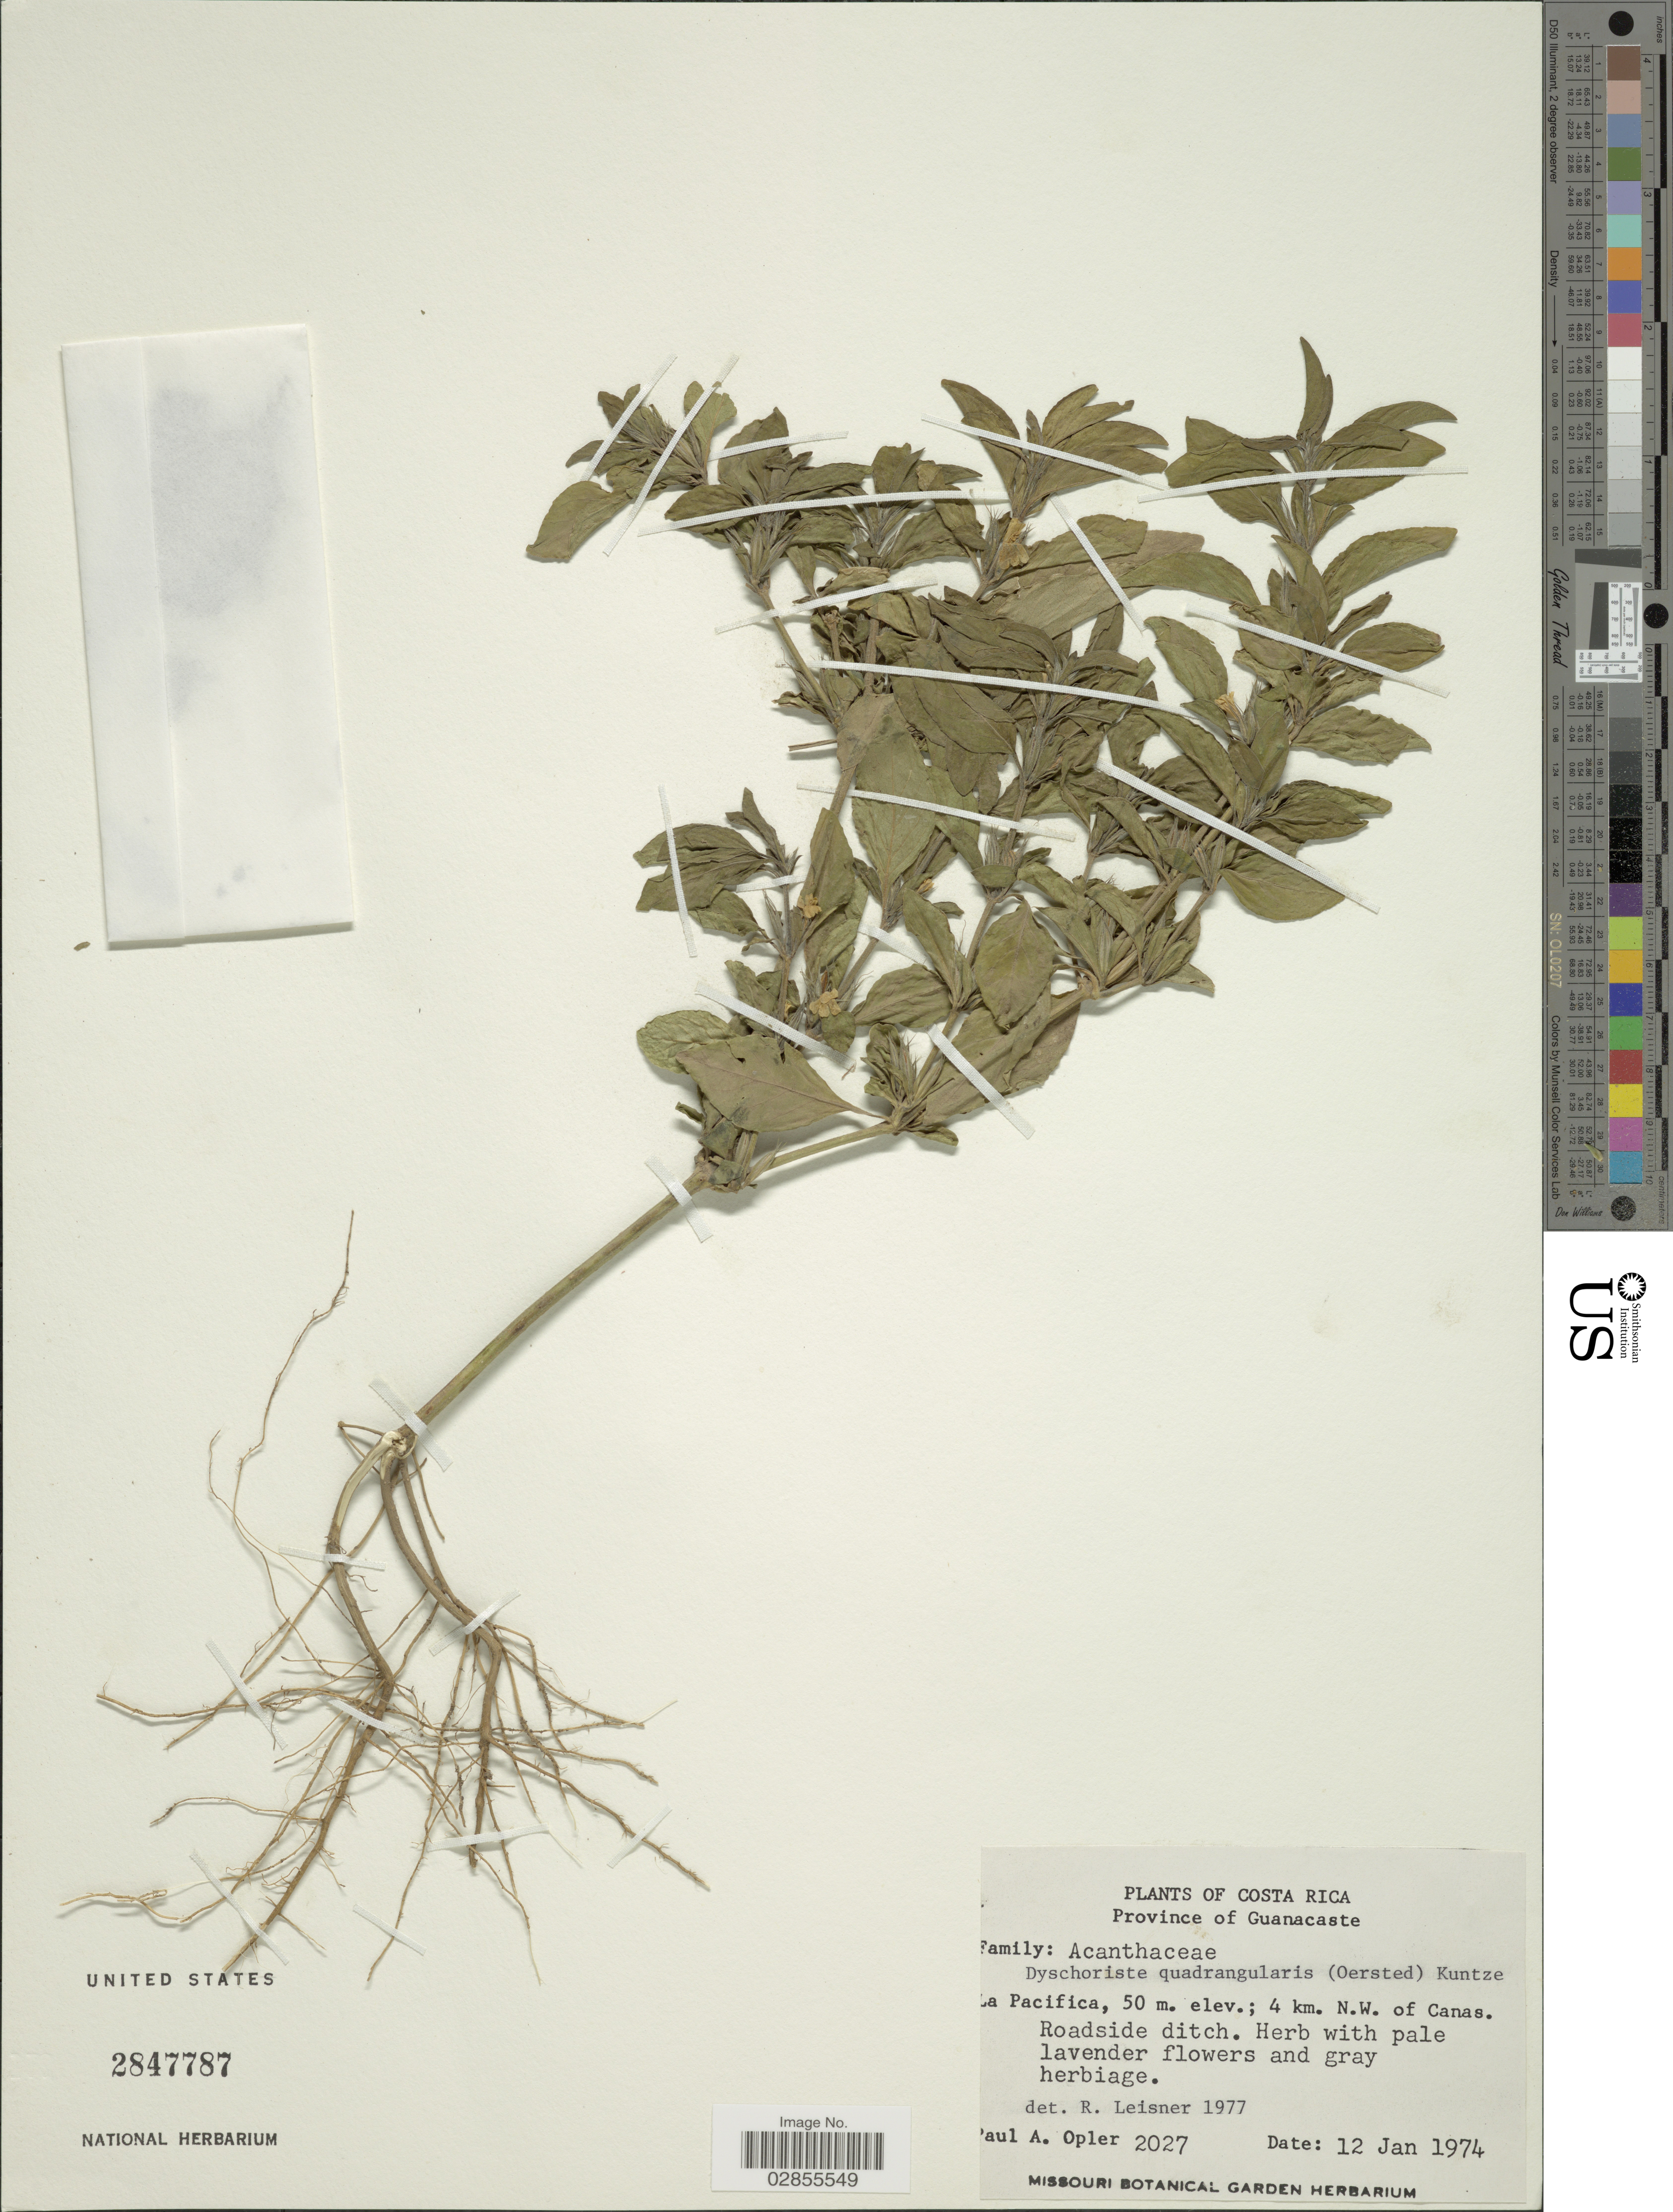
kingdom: Plantae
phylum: Tracheophyta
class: Magnoliopsida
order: Lamiales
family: Acanthaceae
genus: Dyschoriste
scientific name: Dyschoriste quadrangularis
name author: (Oerst.) Kuntze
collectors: P. Opler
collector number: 2027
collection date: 1974-01-12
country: Costa Rica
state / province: Guanacaste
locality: La Pacifica; 4 km. N.W. of Canas.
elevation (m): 50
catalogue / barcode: US 2847787